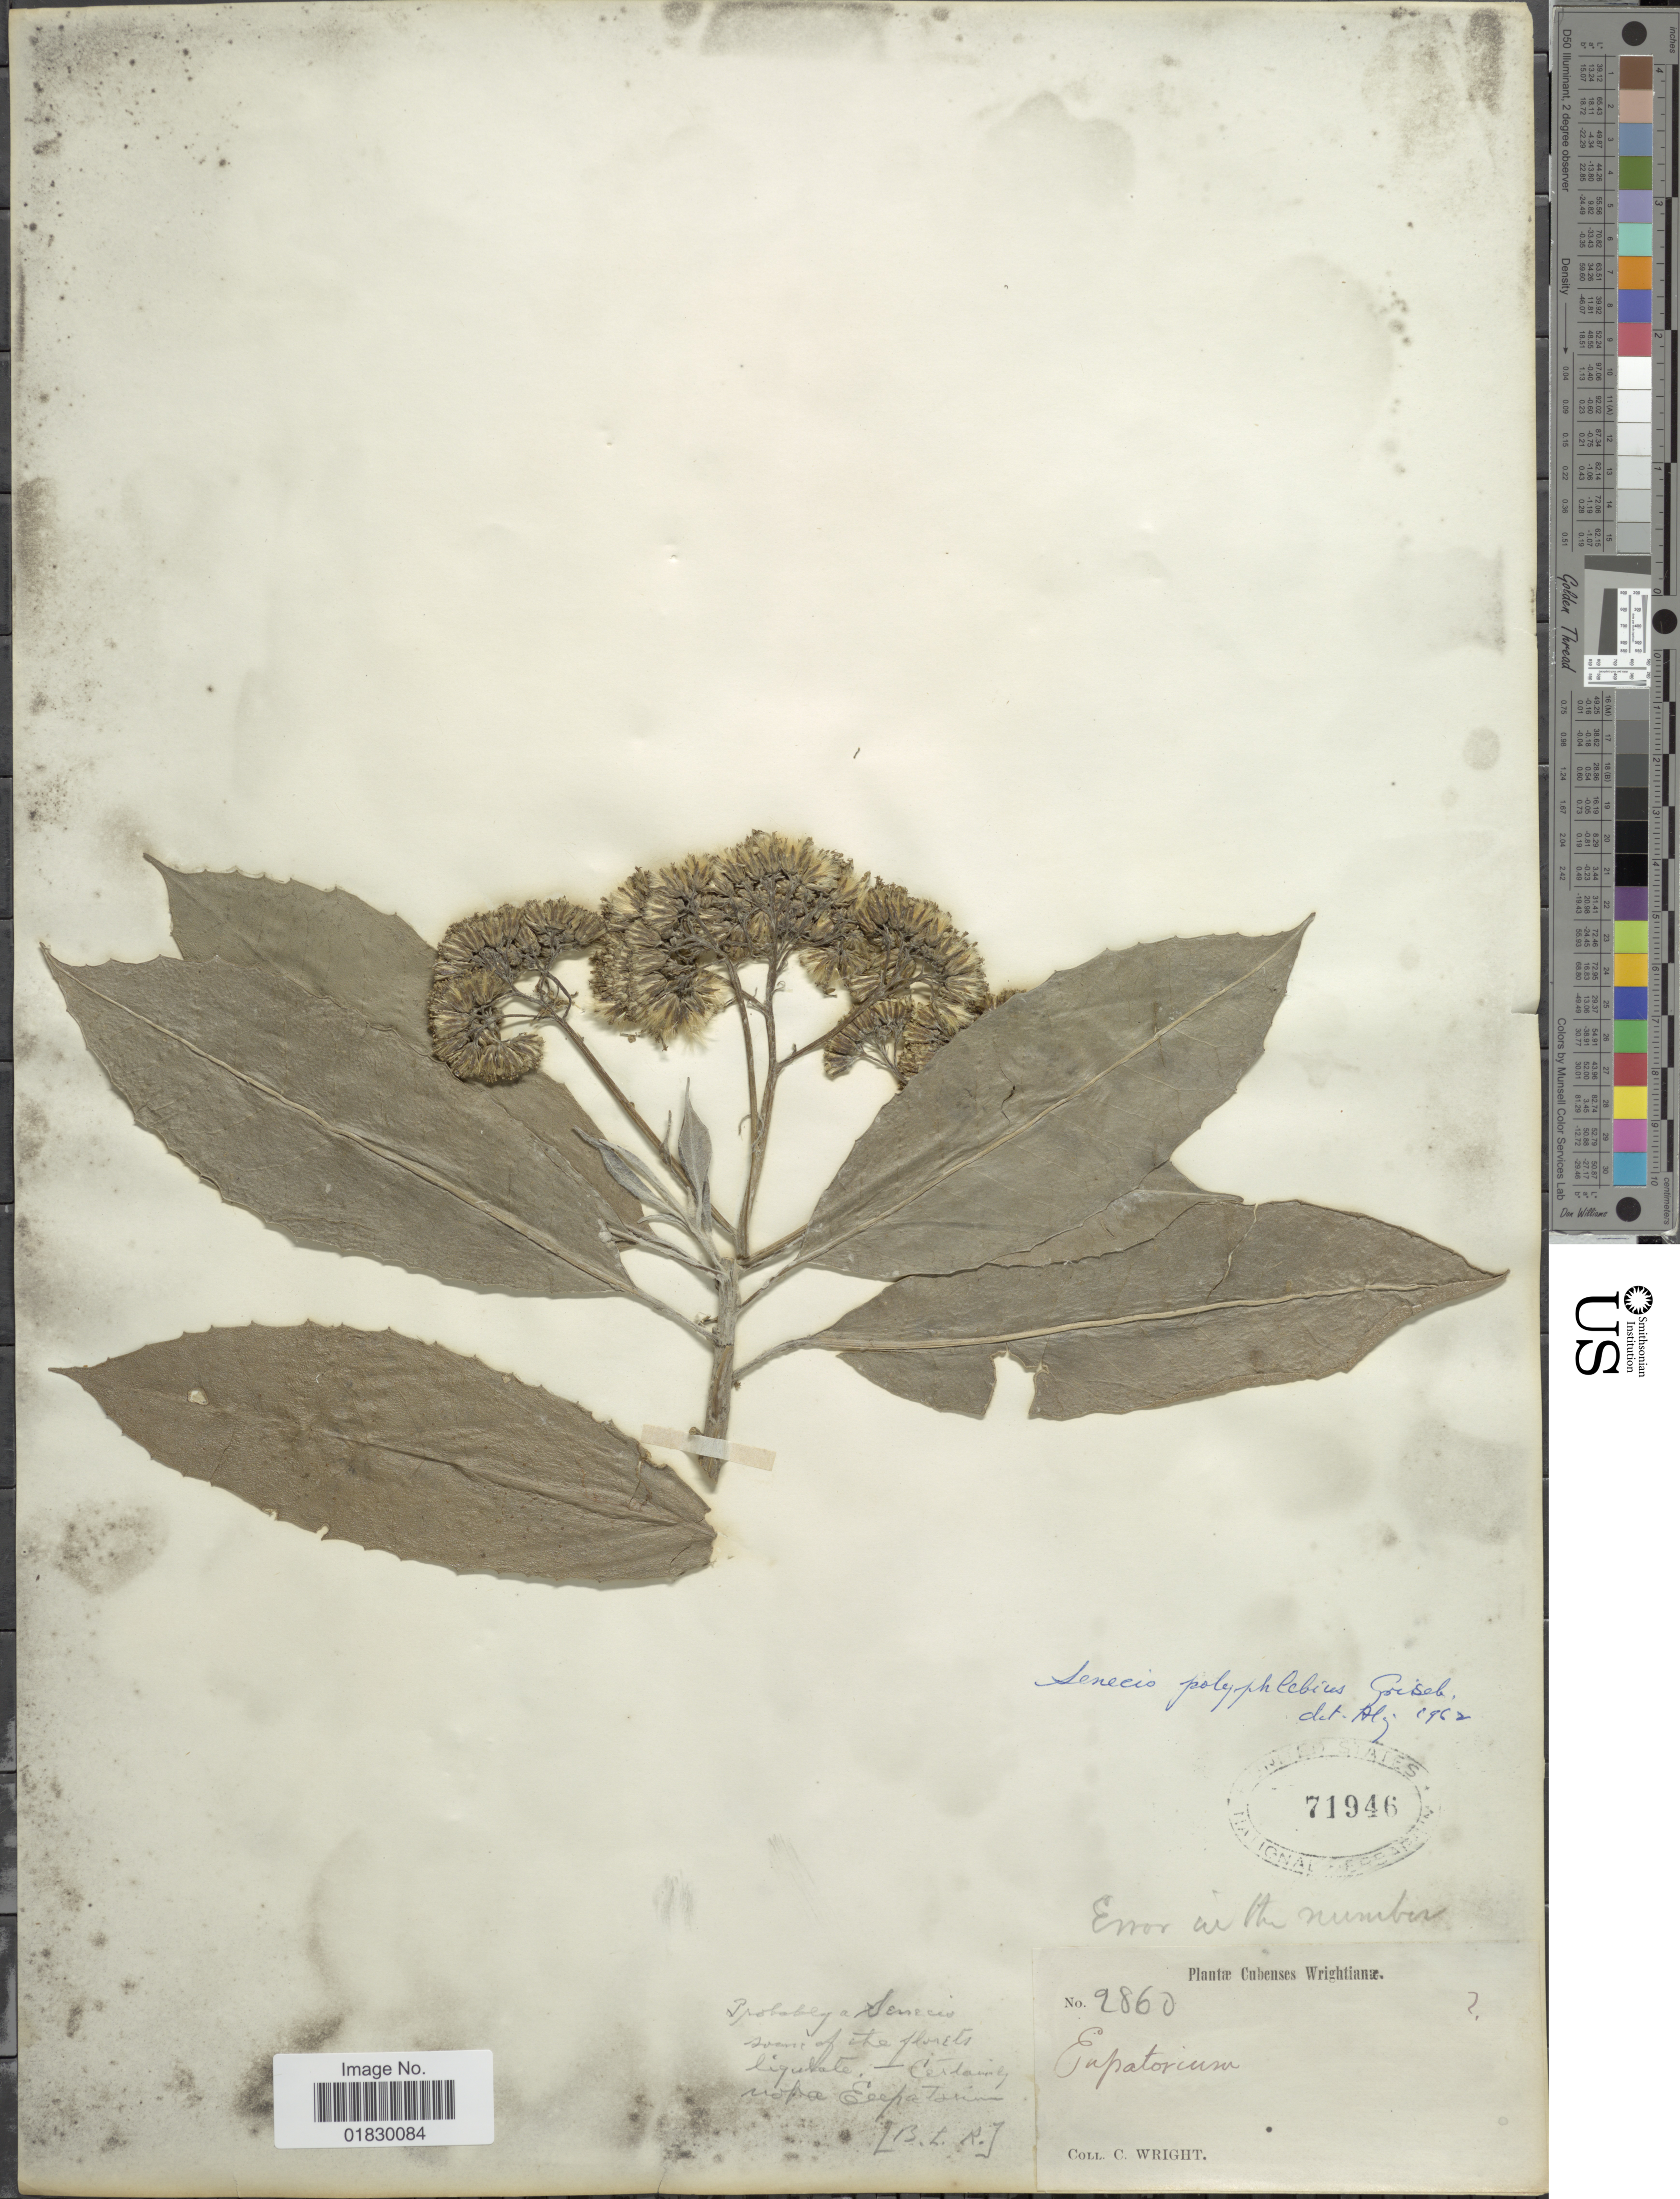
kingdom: Plantae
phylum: Tracheophyta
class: Magnoliopsida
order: Asterales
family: Asteraceae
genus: Oldfeltia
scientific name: Oldfeltia polyphlebia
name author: (Griseb.) B. Nord. & Lundin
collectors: C. Wright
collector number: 9860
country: Cuba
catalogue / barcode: US 71946